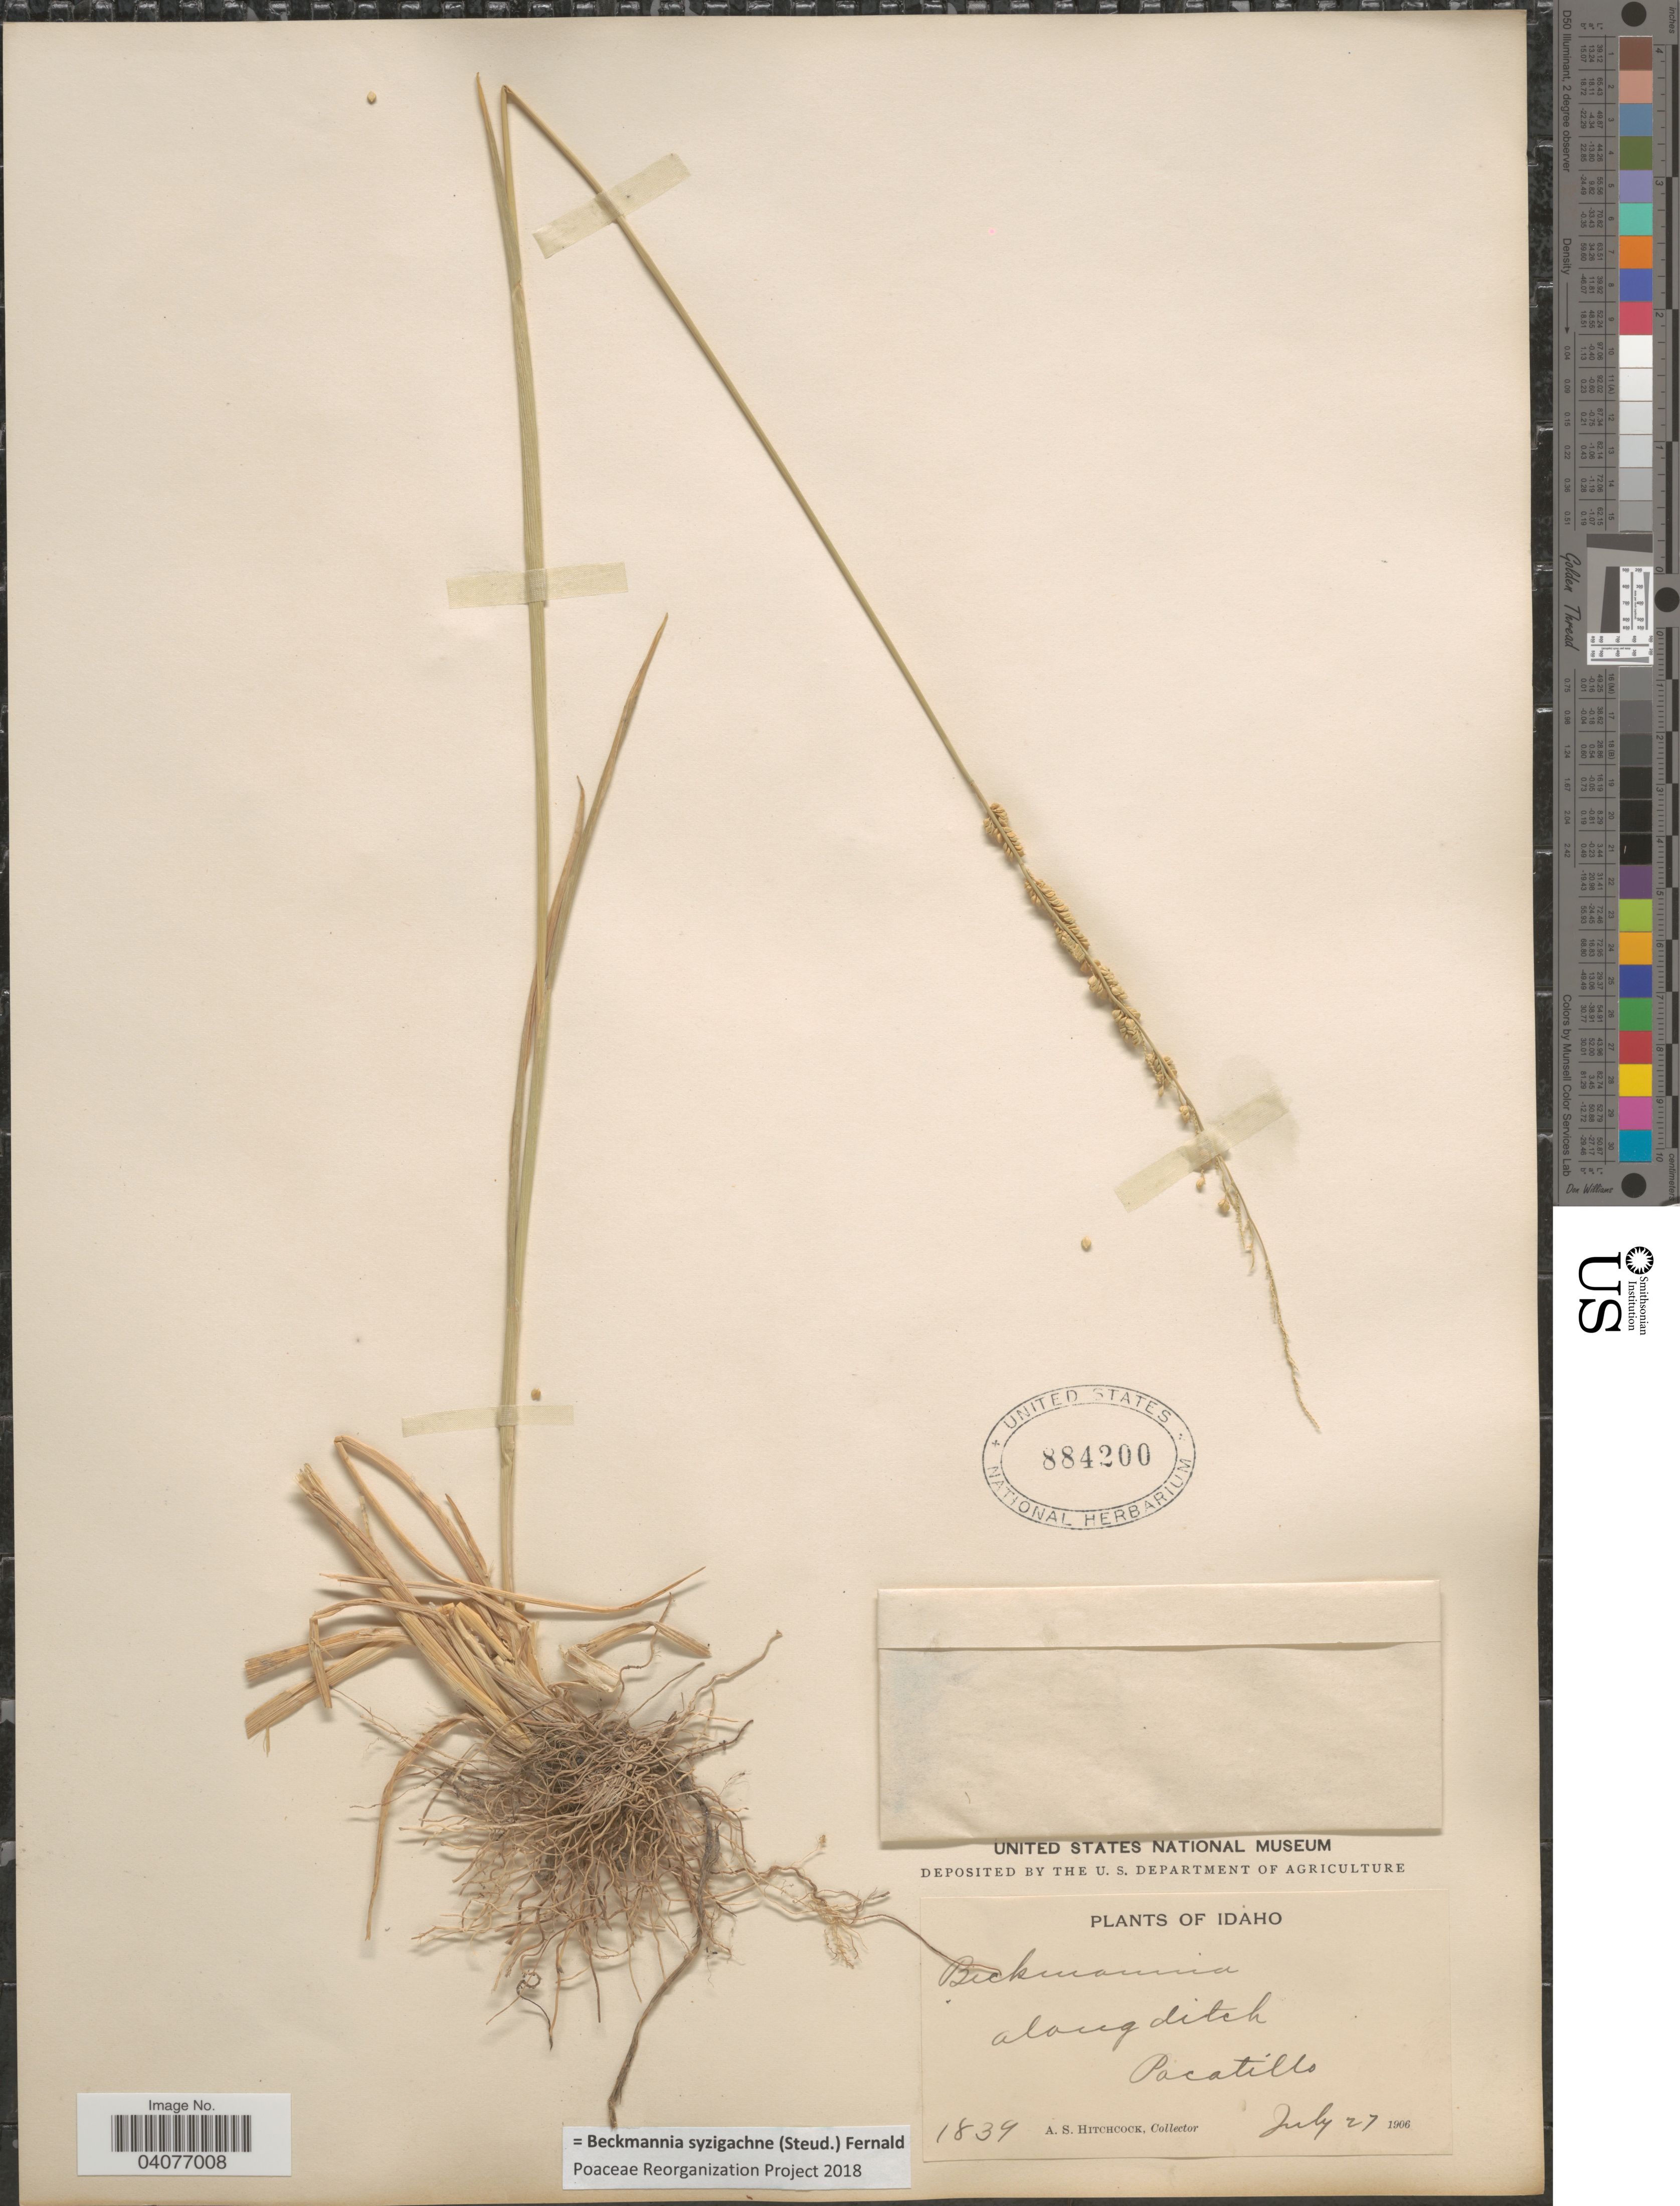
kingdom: Plantae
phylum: Tracheophyta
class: Liliopsida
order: Poales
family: Poaceae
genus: Beckmannia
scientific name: Beckmannia syzigachne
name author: (Steud.) Fernald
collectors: A. S. Hitchcock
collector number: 1839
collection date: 1906-07-27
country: United States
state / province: Idaho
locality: Along ditch. Pacatillo.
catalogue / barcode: US 884200